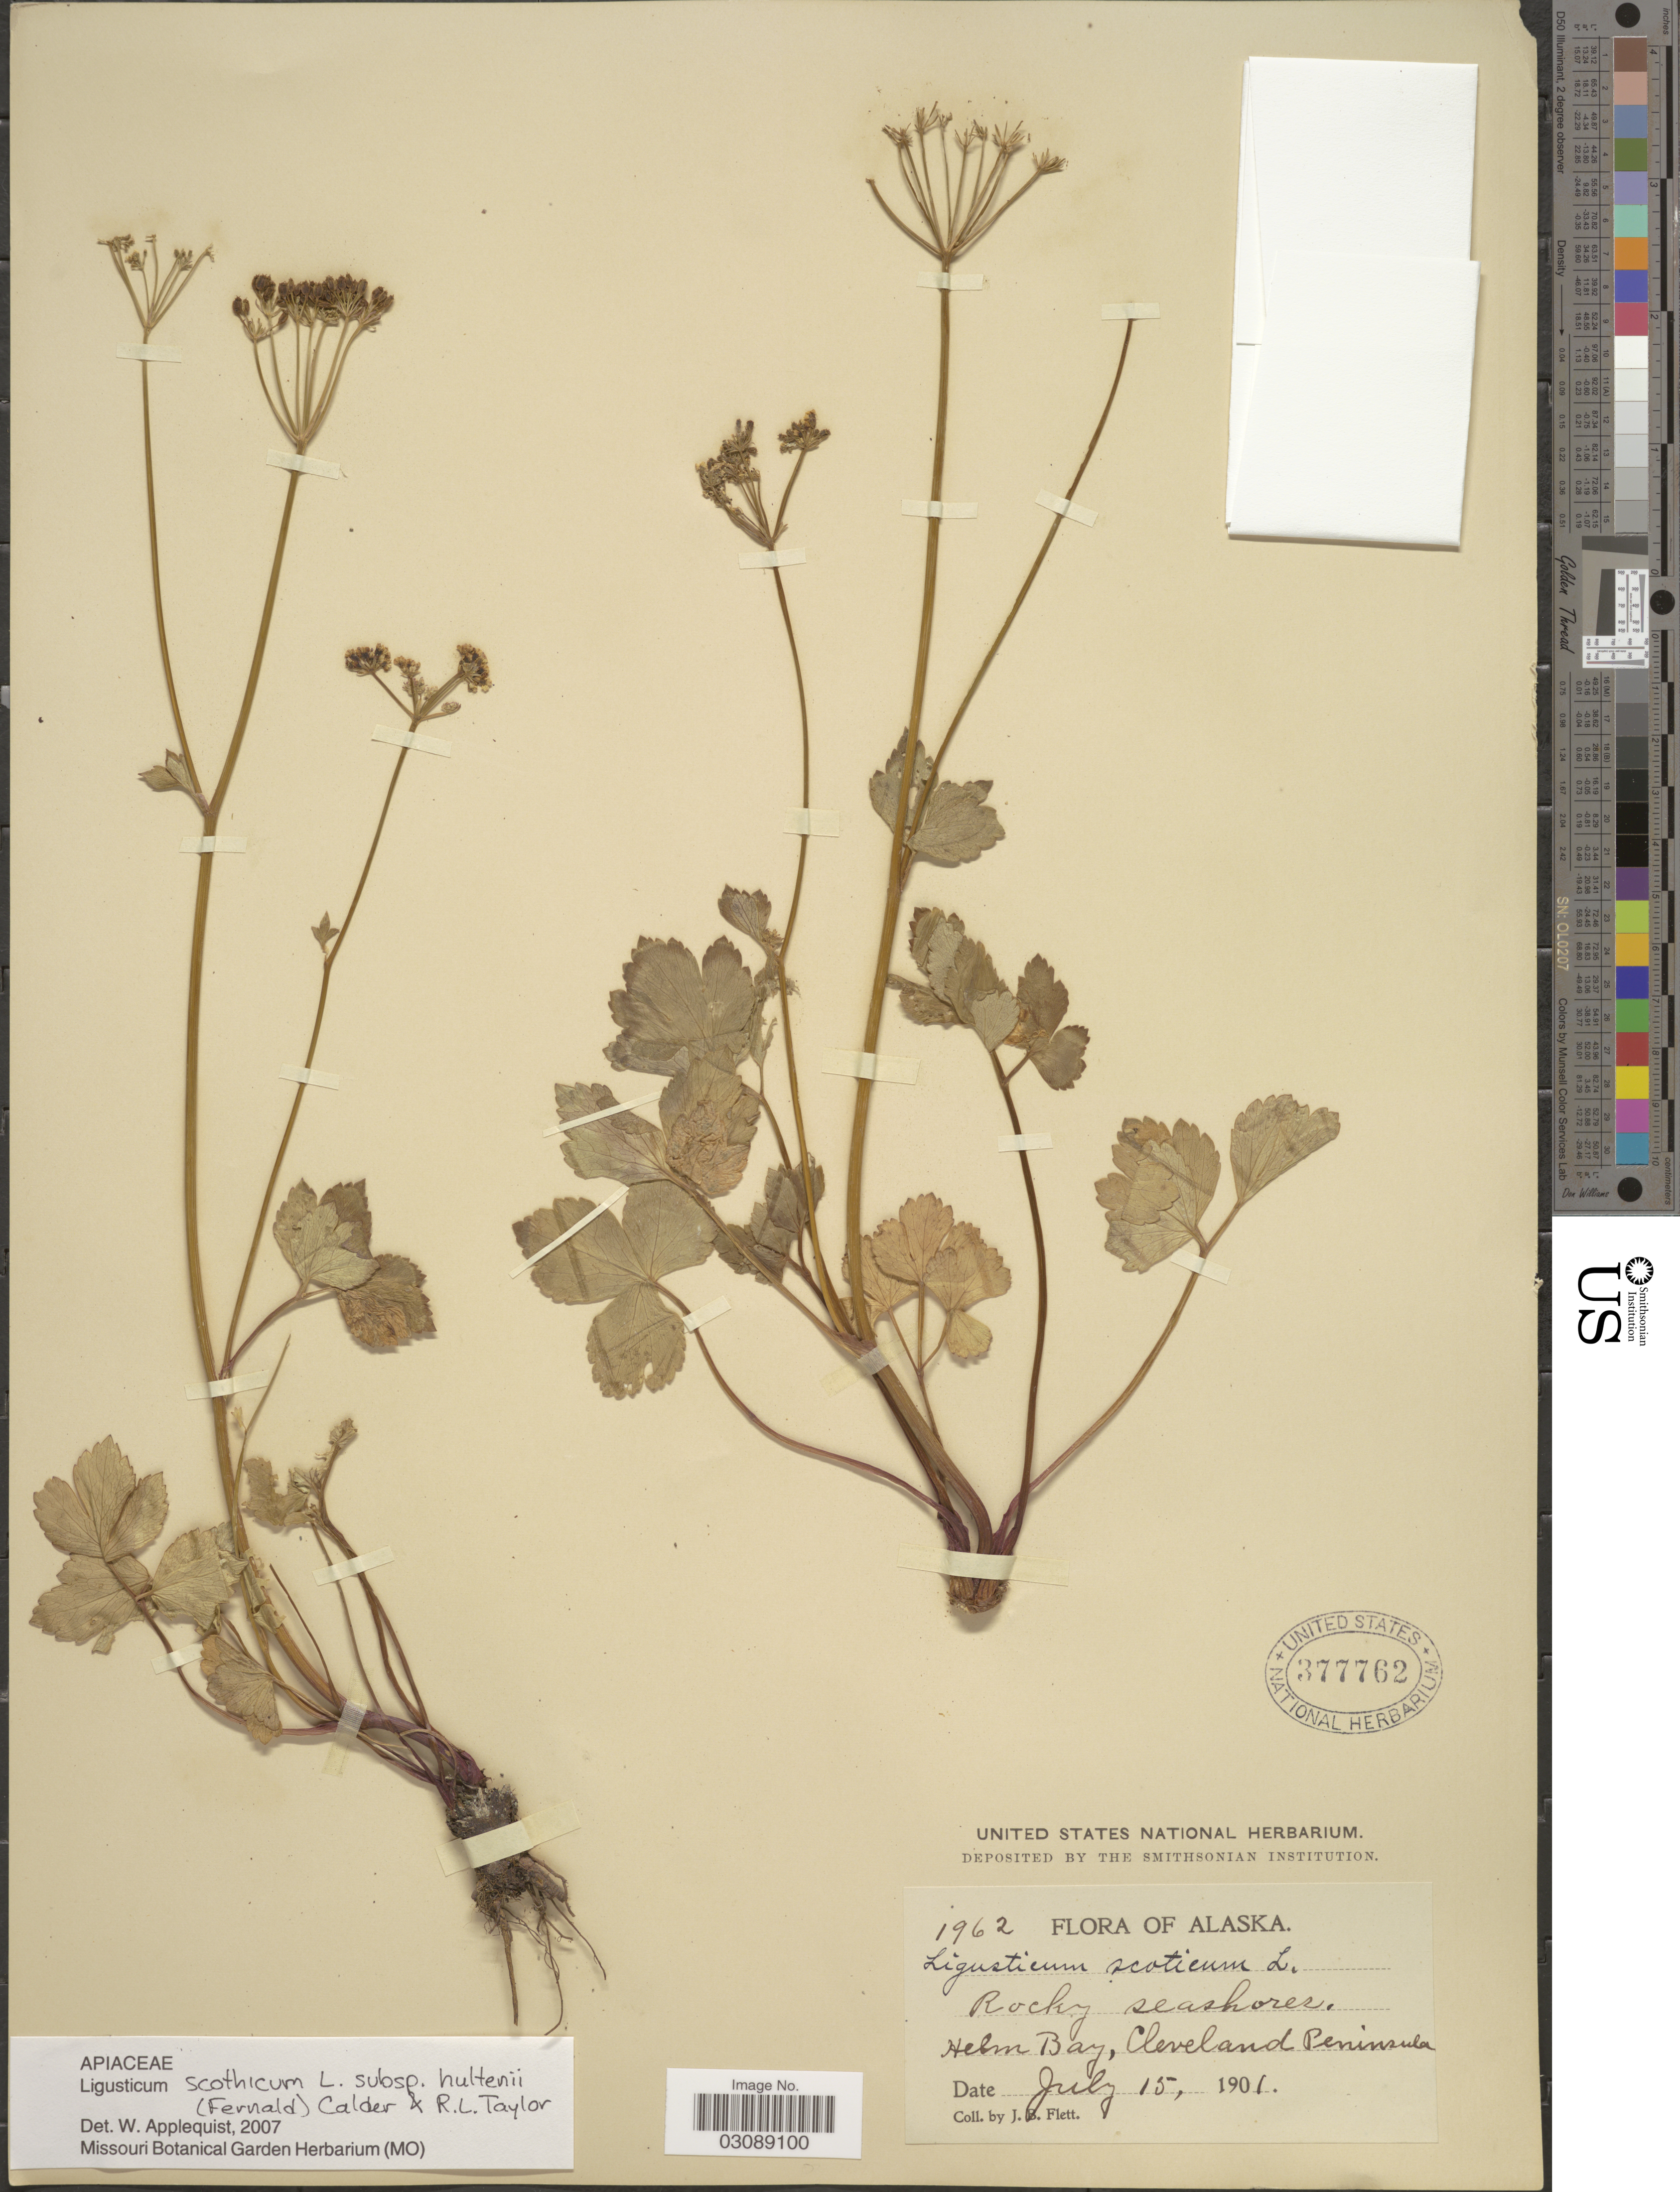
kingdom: Plantae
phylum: Tracheophyta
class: Magnoliopsida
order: Apiales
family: Apiaceae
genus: Ligusticum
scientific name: Ligusticum scoticum subsp. hultenii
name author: (Fernald) Calder & Roy L. Taylor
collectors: J. Flett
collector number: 1962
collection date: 1901-07-15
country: United States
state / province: Alaska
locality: Helm Bay, Cleveland Peninsula.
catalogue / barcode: US 377762